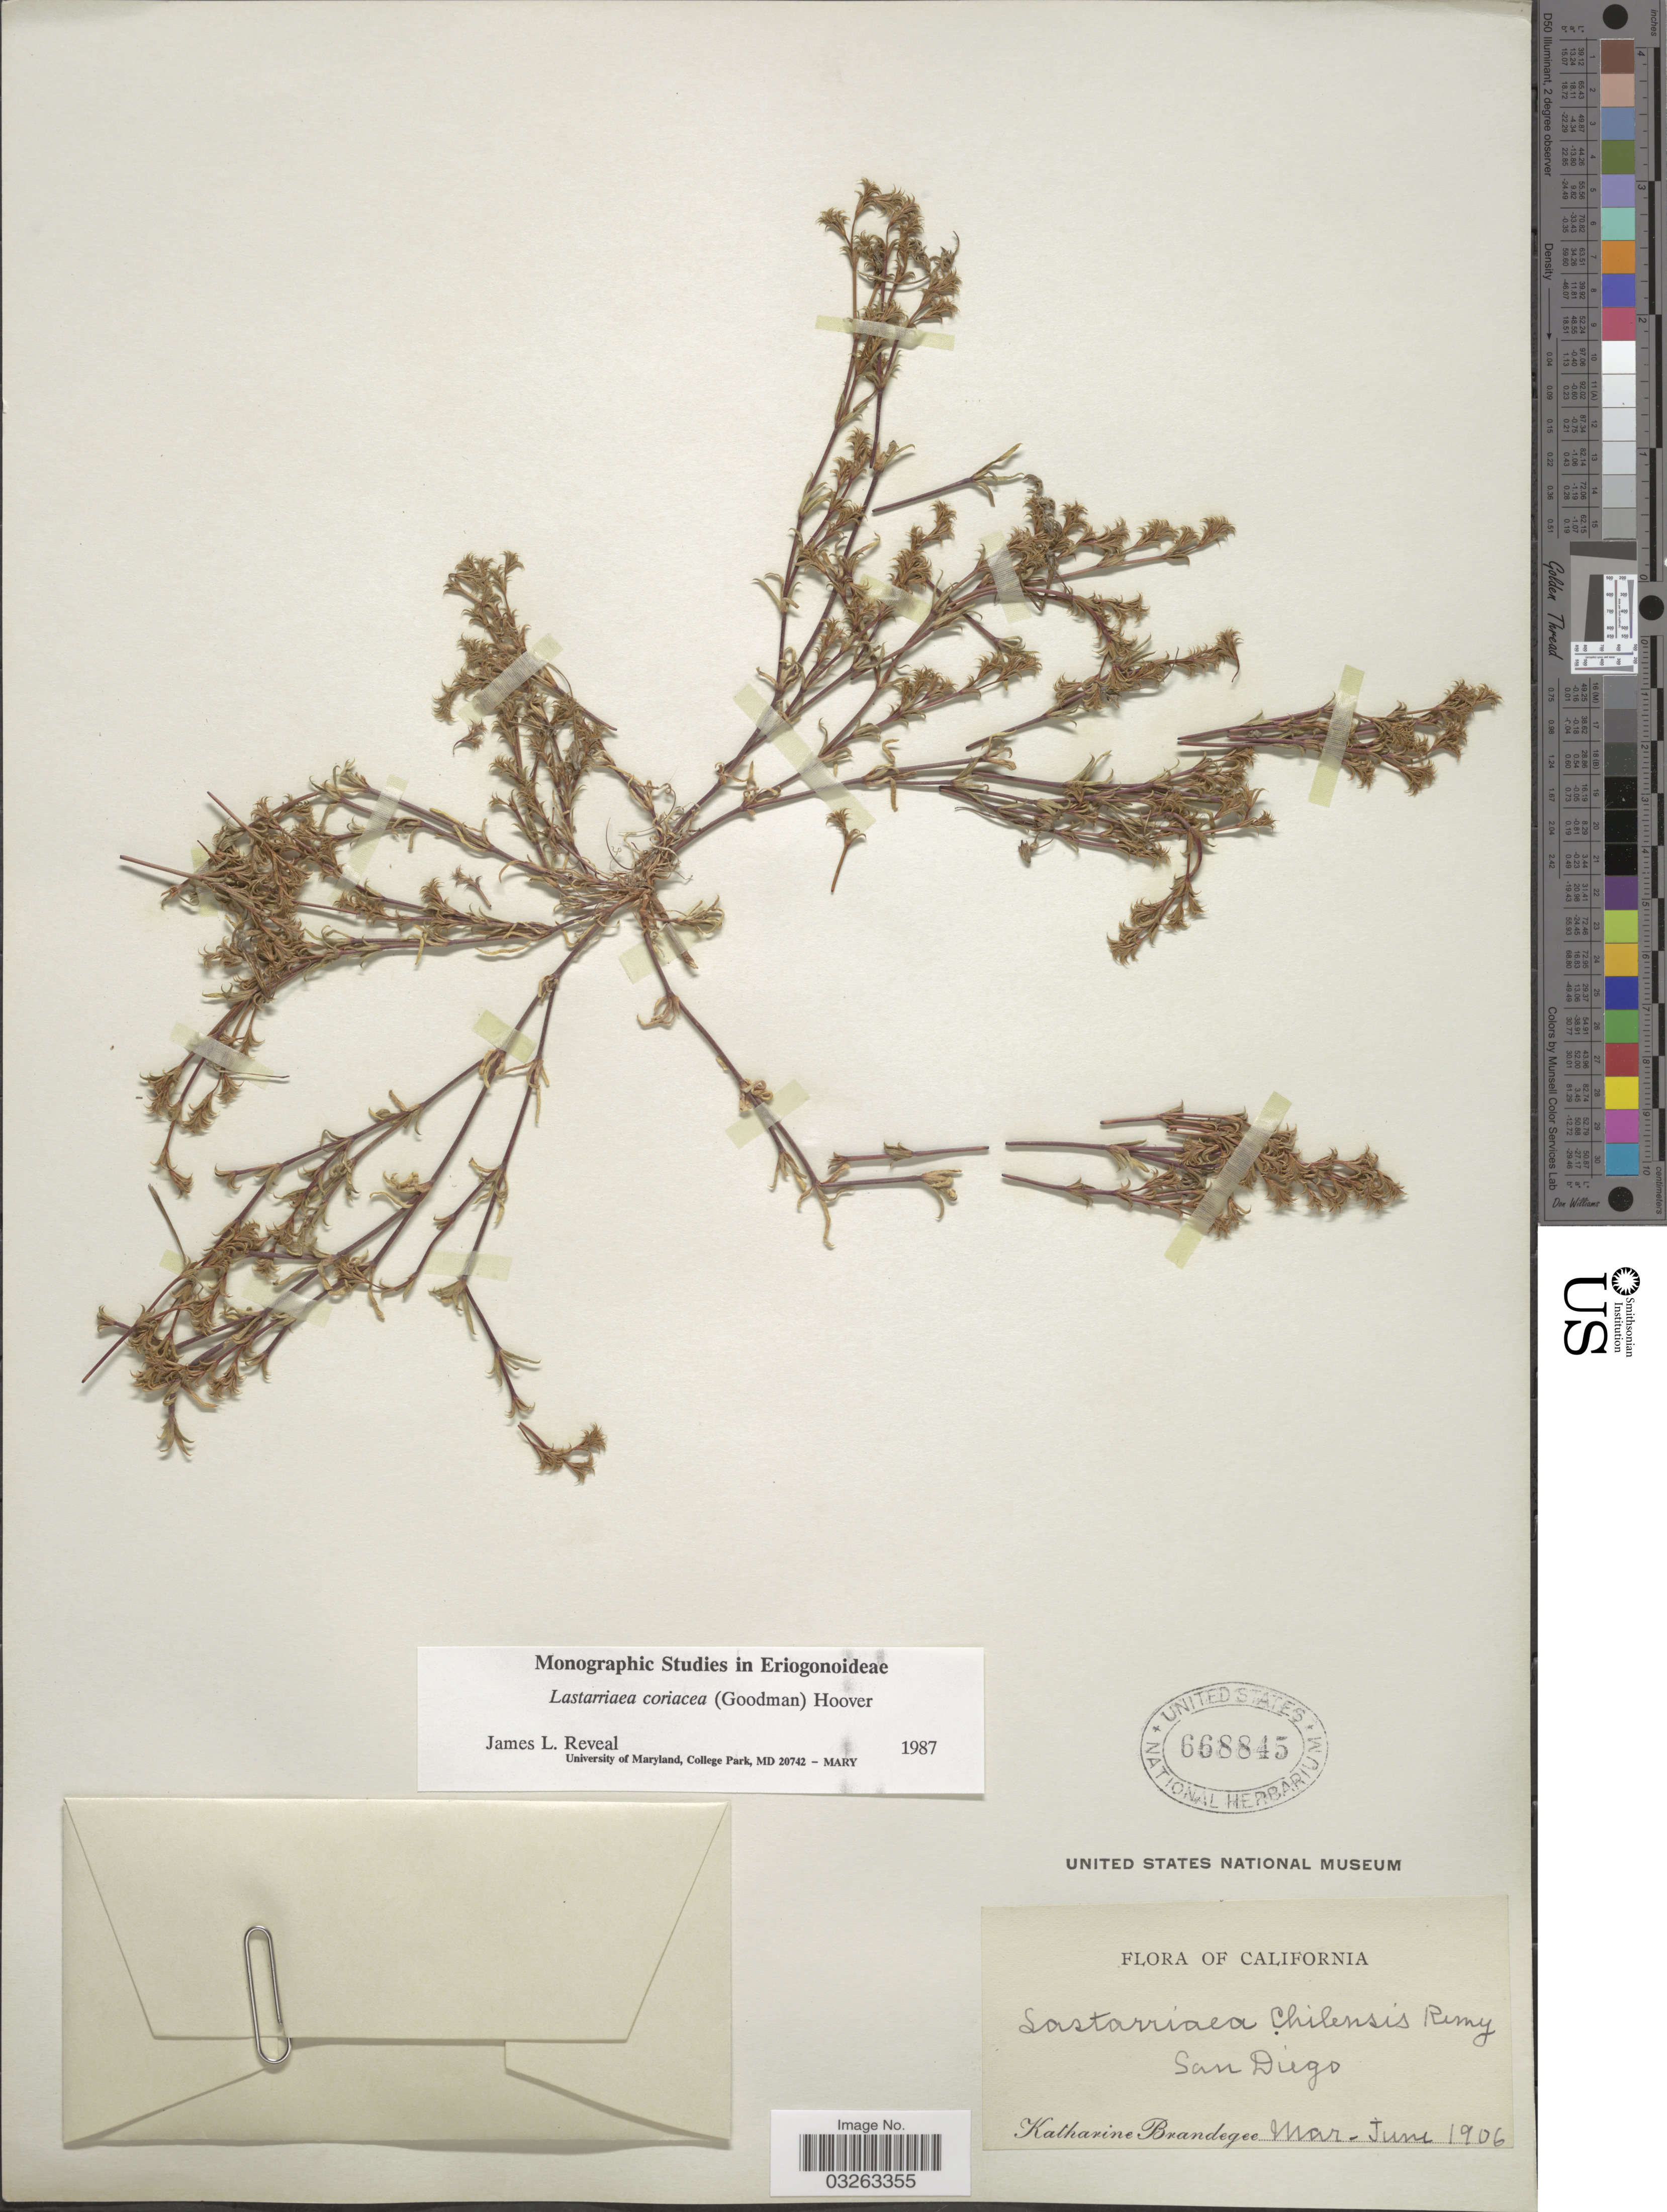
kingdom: Plantae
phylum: Tracheophyta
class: Magnoliopsida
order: Caryophyllales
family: Polygonaceae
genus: Lastarriaea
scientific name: Lastarriaea coriacea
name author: (Goodman) Hoover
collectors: M. K. Brandegee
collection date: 1906-03/1906-06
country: United States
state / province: California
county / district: San Diego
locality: San Diego.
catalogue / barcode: US 668845